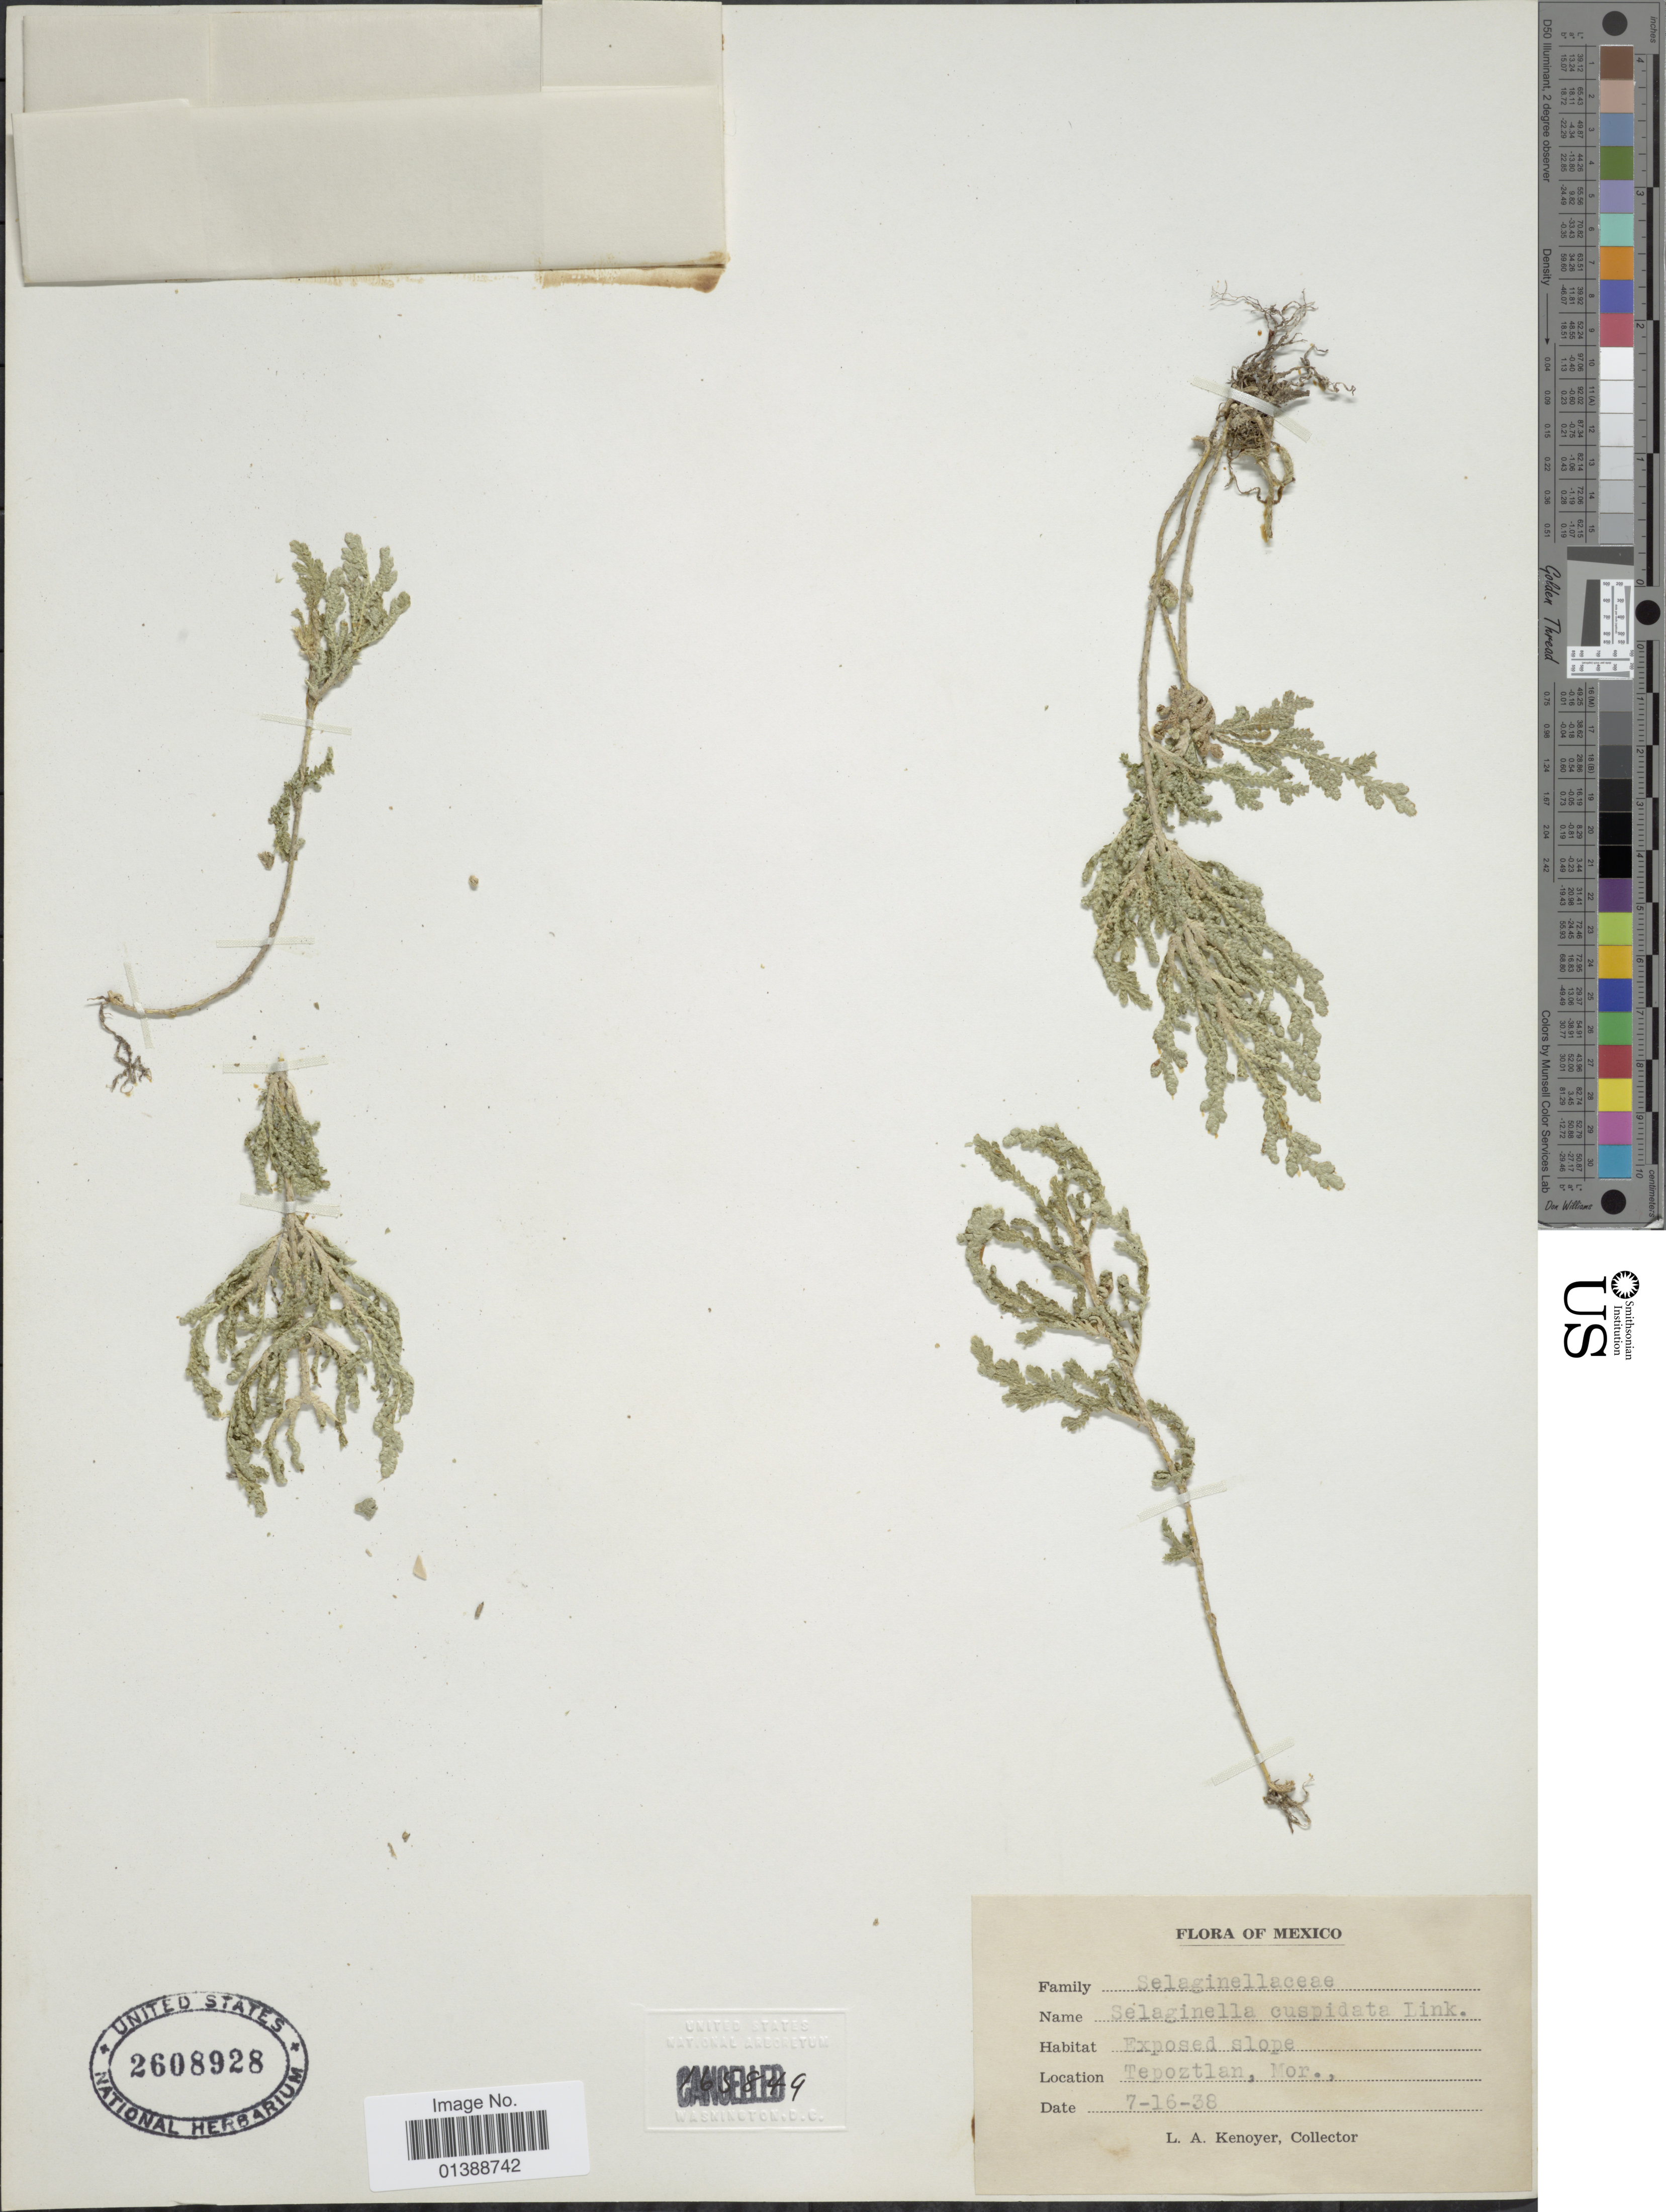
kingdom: Plantae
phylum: Tracheophyta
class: Lycopodiopsida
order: Selaginellales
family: Selaginellaceae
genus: Selaginella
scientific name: Selaginella pallescens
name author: (C. Presl) Spring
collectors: L. A. Kenoyer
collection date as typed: Transcribed d/m/y: 16/7/38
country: Mexico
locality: Tepoztlan, Mor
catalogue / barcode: US 2608928